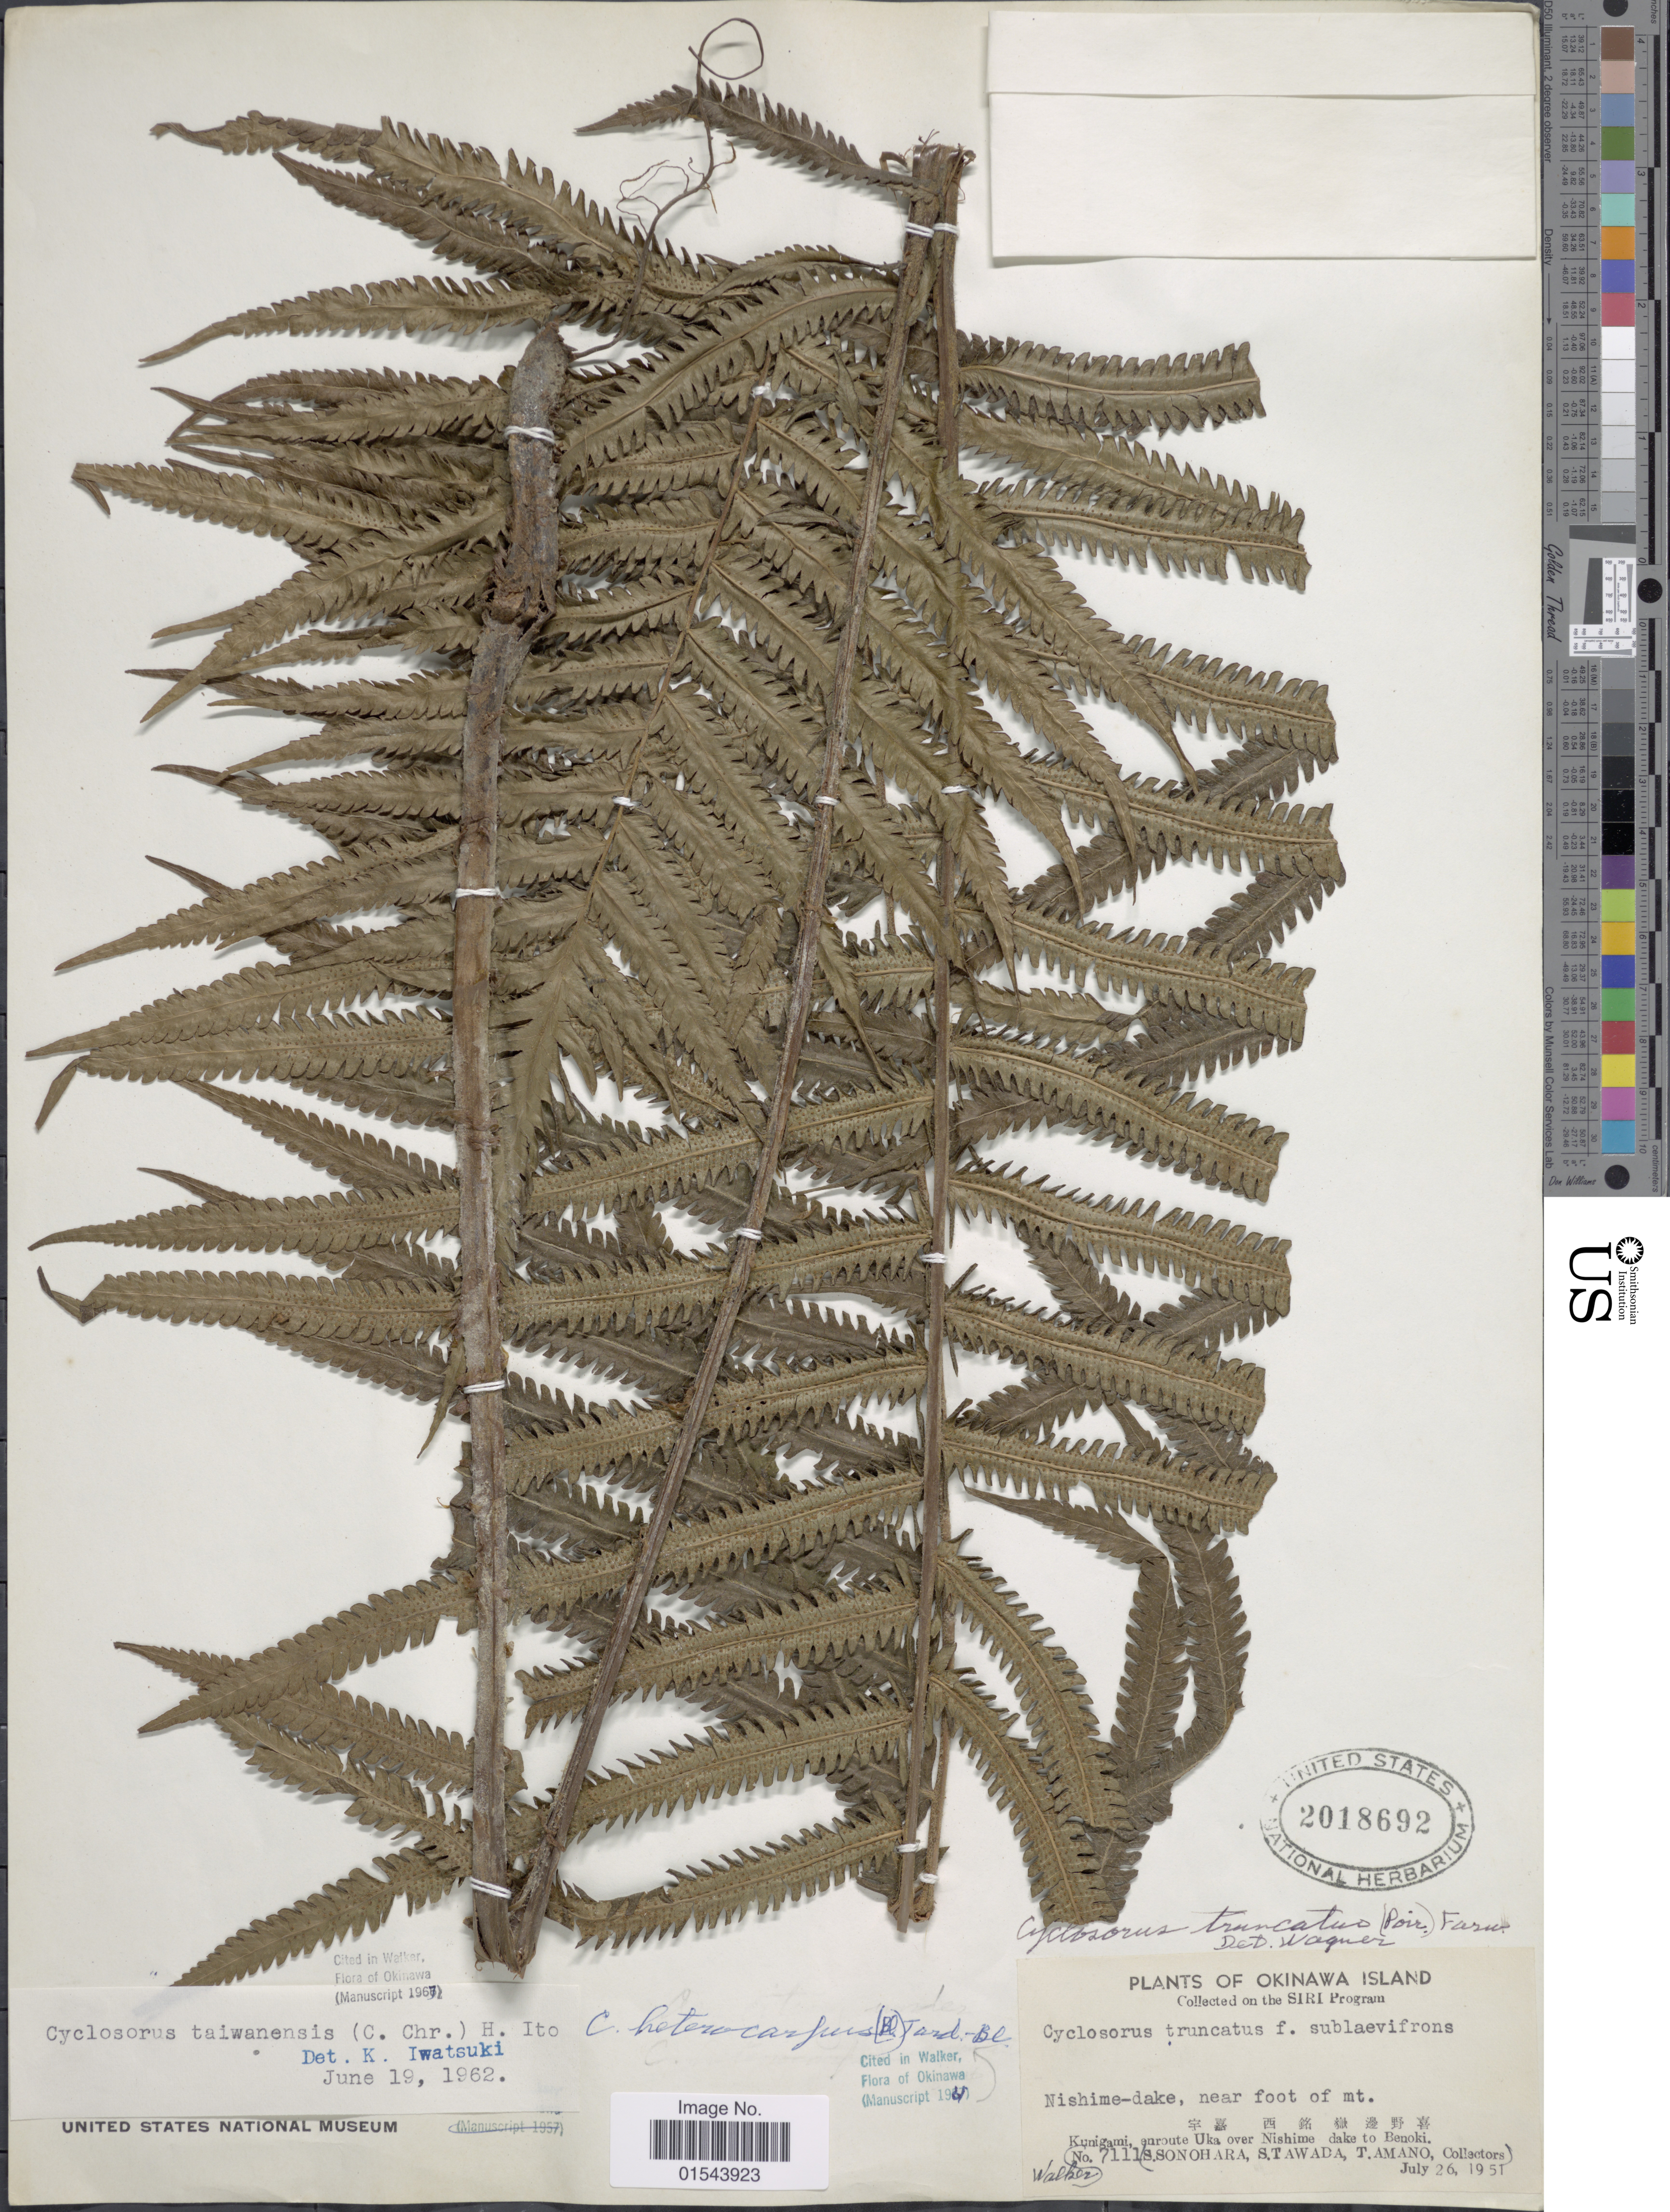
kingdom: Plantae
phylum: Tracheophyta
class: Polypodiopsida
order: Polypodiales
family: Thelypteridaceae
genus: Christella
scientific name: Christella taiwanensis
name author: (C. Chr.) Holttum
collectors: S. Sonohara, S. Tawada & T. Amano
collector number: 7111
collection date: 1951-07-26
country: Japan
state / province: Okinawa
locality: Okinawa Island. Nishime-dake, near foot of mt. Kunigami, en route Uka over Nishime dake to Benoki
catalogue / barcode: US 2018692